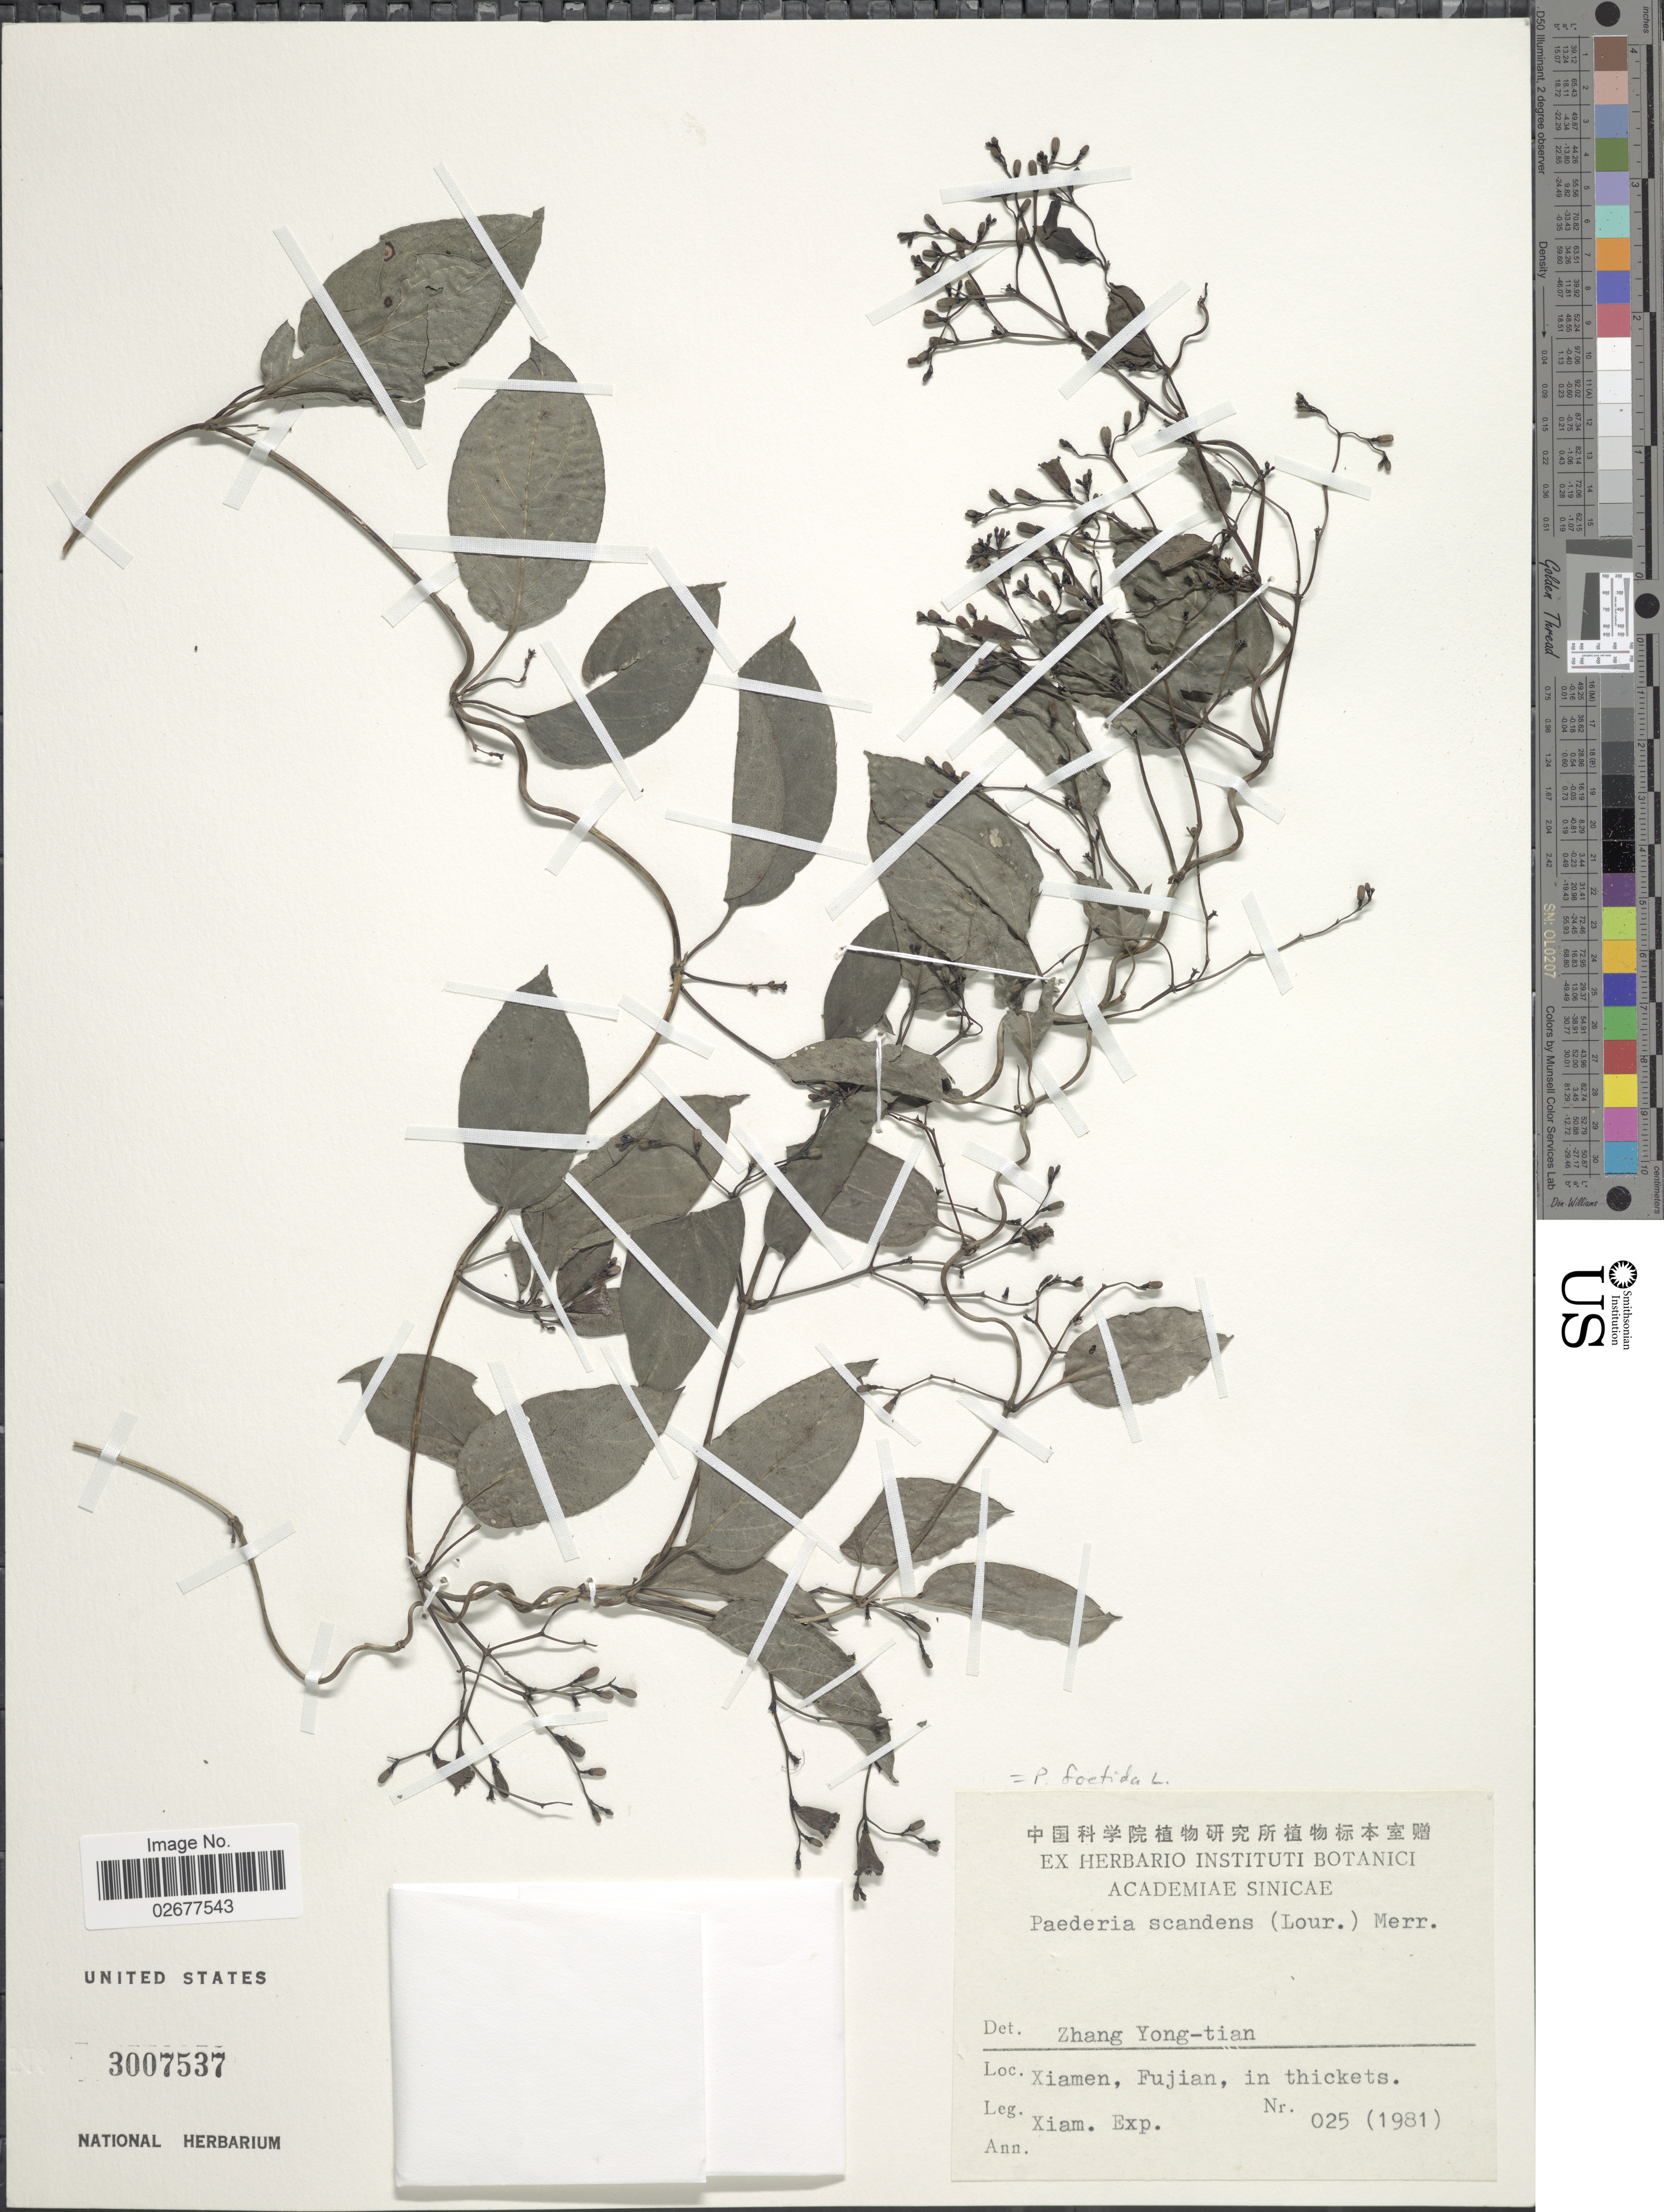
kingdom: Plantae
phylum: Tracheophyta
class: Magnoliopsida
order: Gentianales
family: Rubiaceae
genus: Paederia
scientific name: Paederia foetida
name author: Wall.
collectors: Xiamen Expedition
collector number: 025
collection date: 1981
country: China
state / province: Fujian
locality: Xiamen, in thickets.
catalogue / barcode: US 3007537